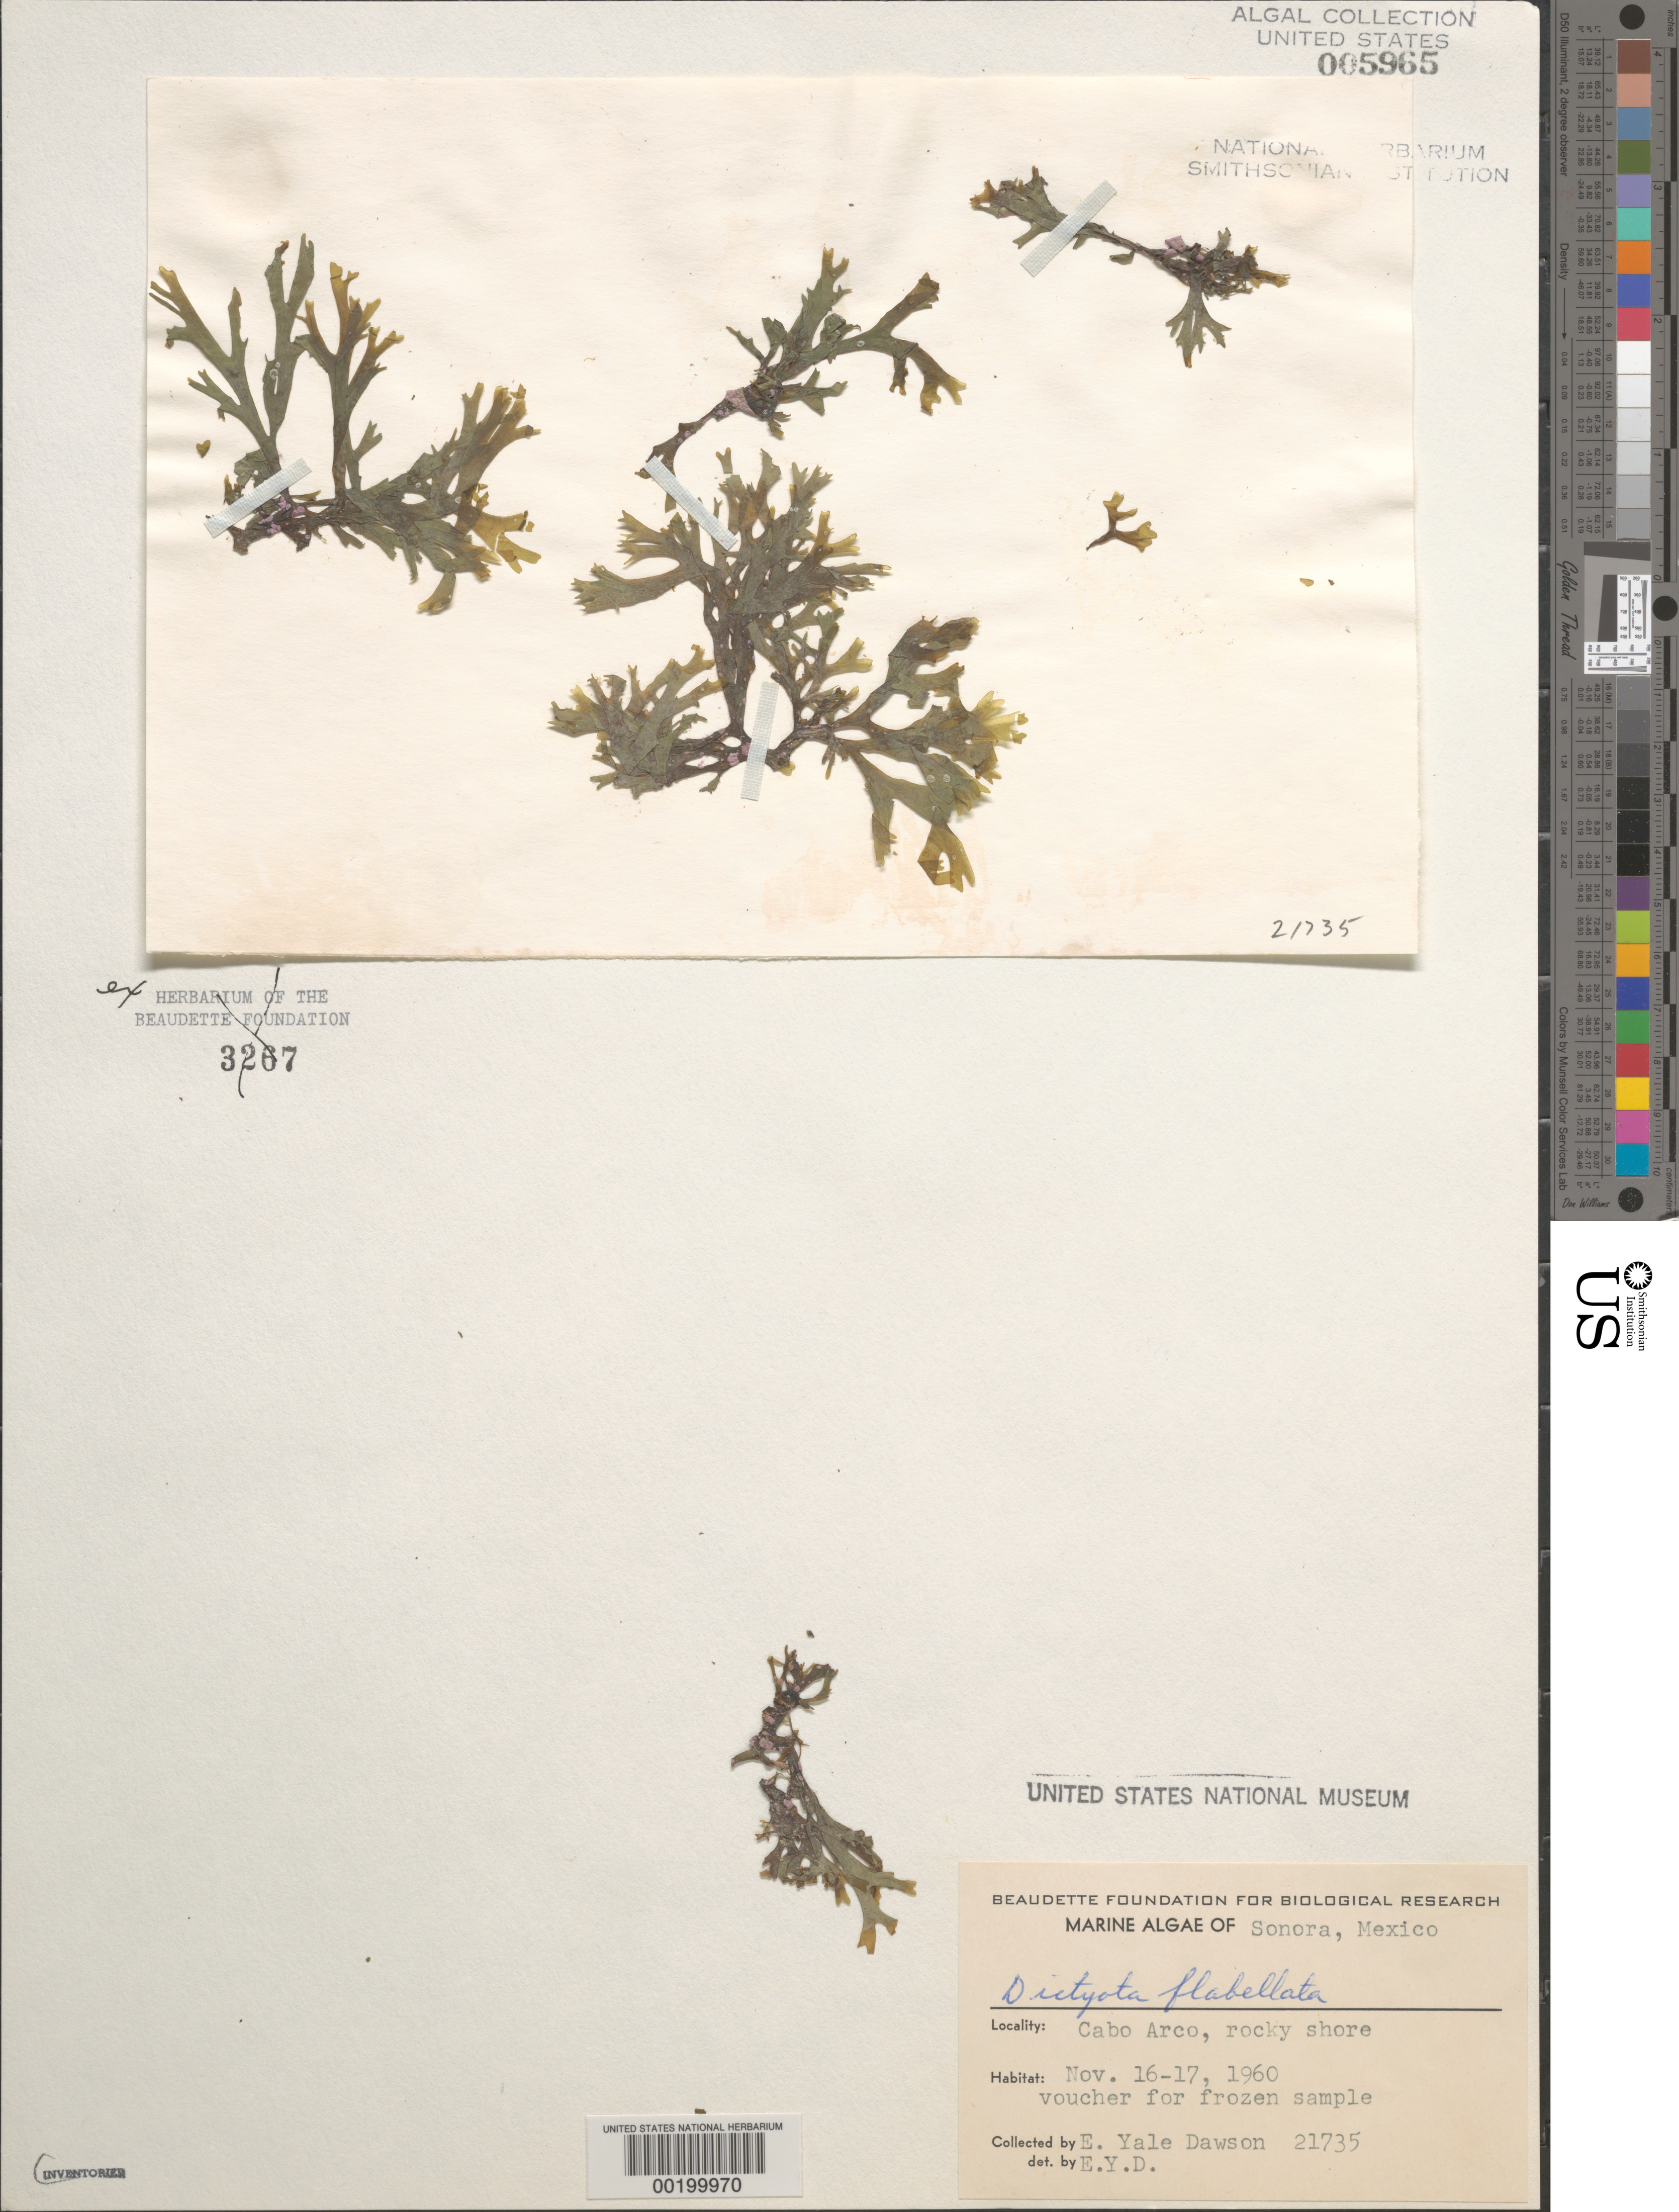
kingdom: Chromista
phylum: Ochrophyta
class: Phaeophyceae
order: Dictyotales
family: Dictyotaceae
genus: Dictyota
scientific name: Dictyota flabellata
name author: (Collins) Setch. & N.L. Gardner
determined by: Dawson, E. Y.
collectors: E. Y. Dawson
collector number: EYD 21735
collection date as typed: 16 Nov 1960 TO 17 Nov 1960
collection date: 1960-11-16/1960-11-17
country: Mexico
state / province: Sonora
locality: Cabo Arco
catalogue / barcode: US 5965